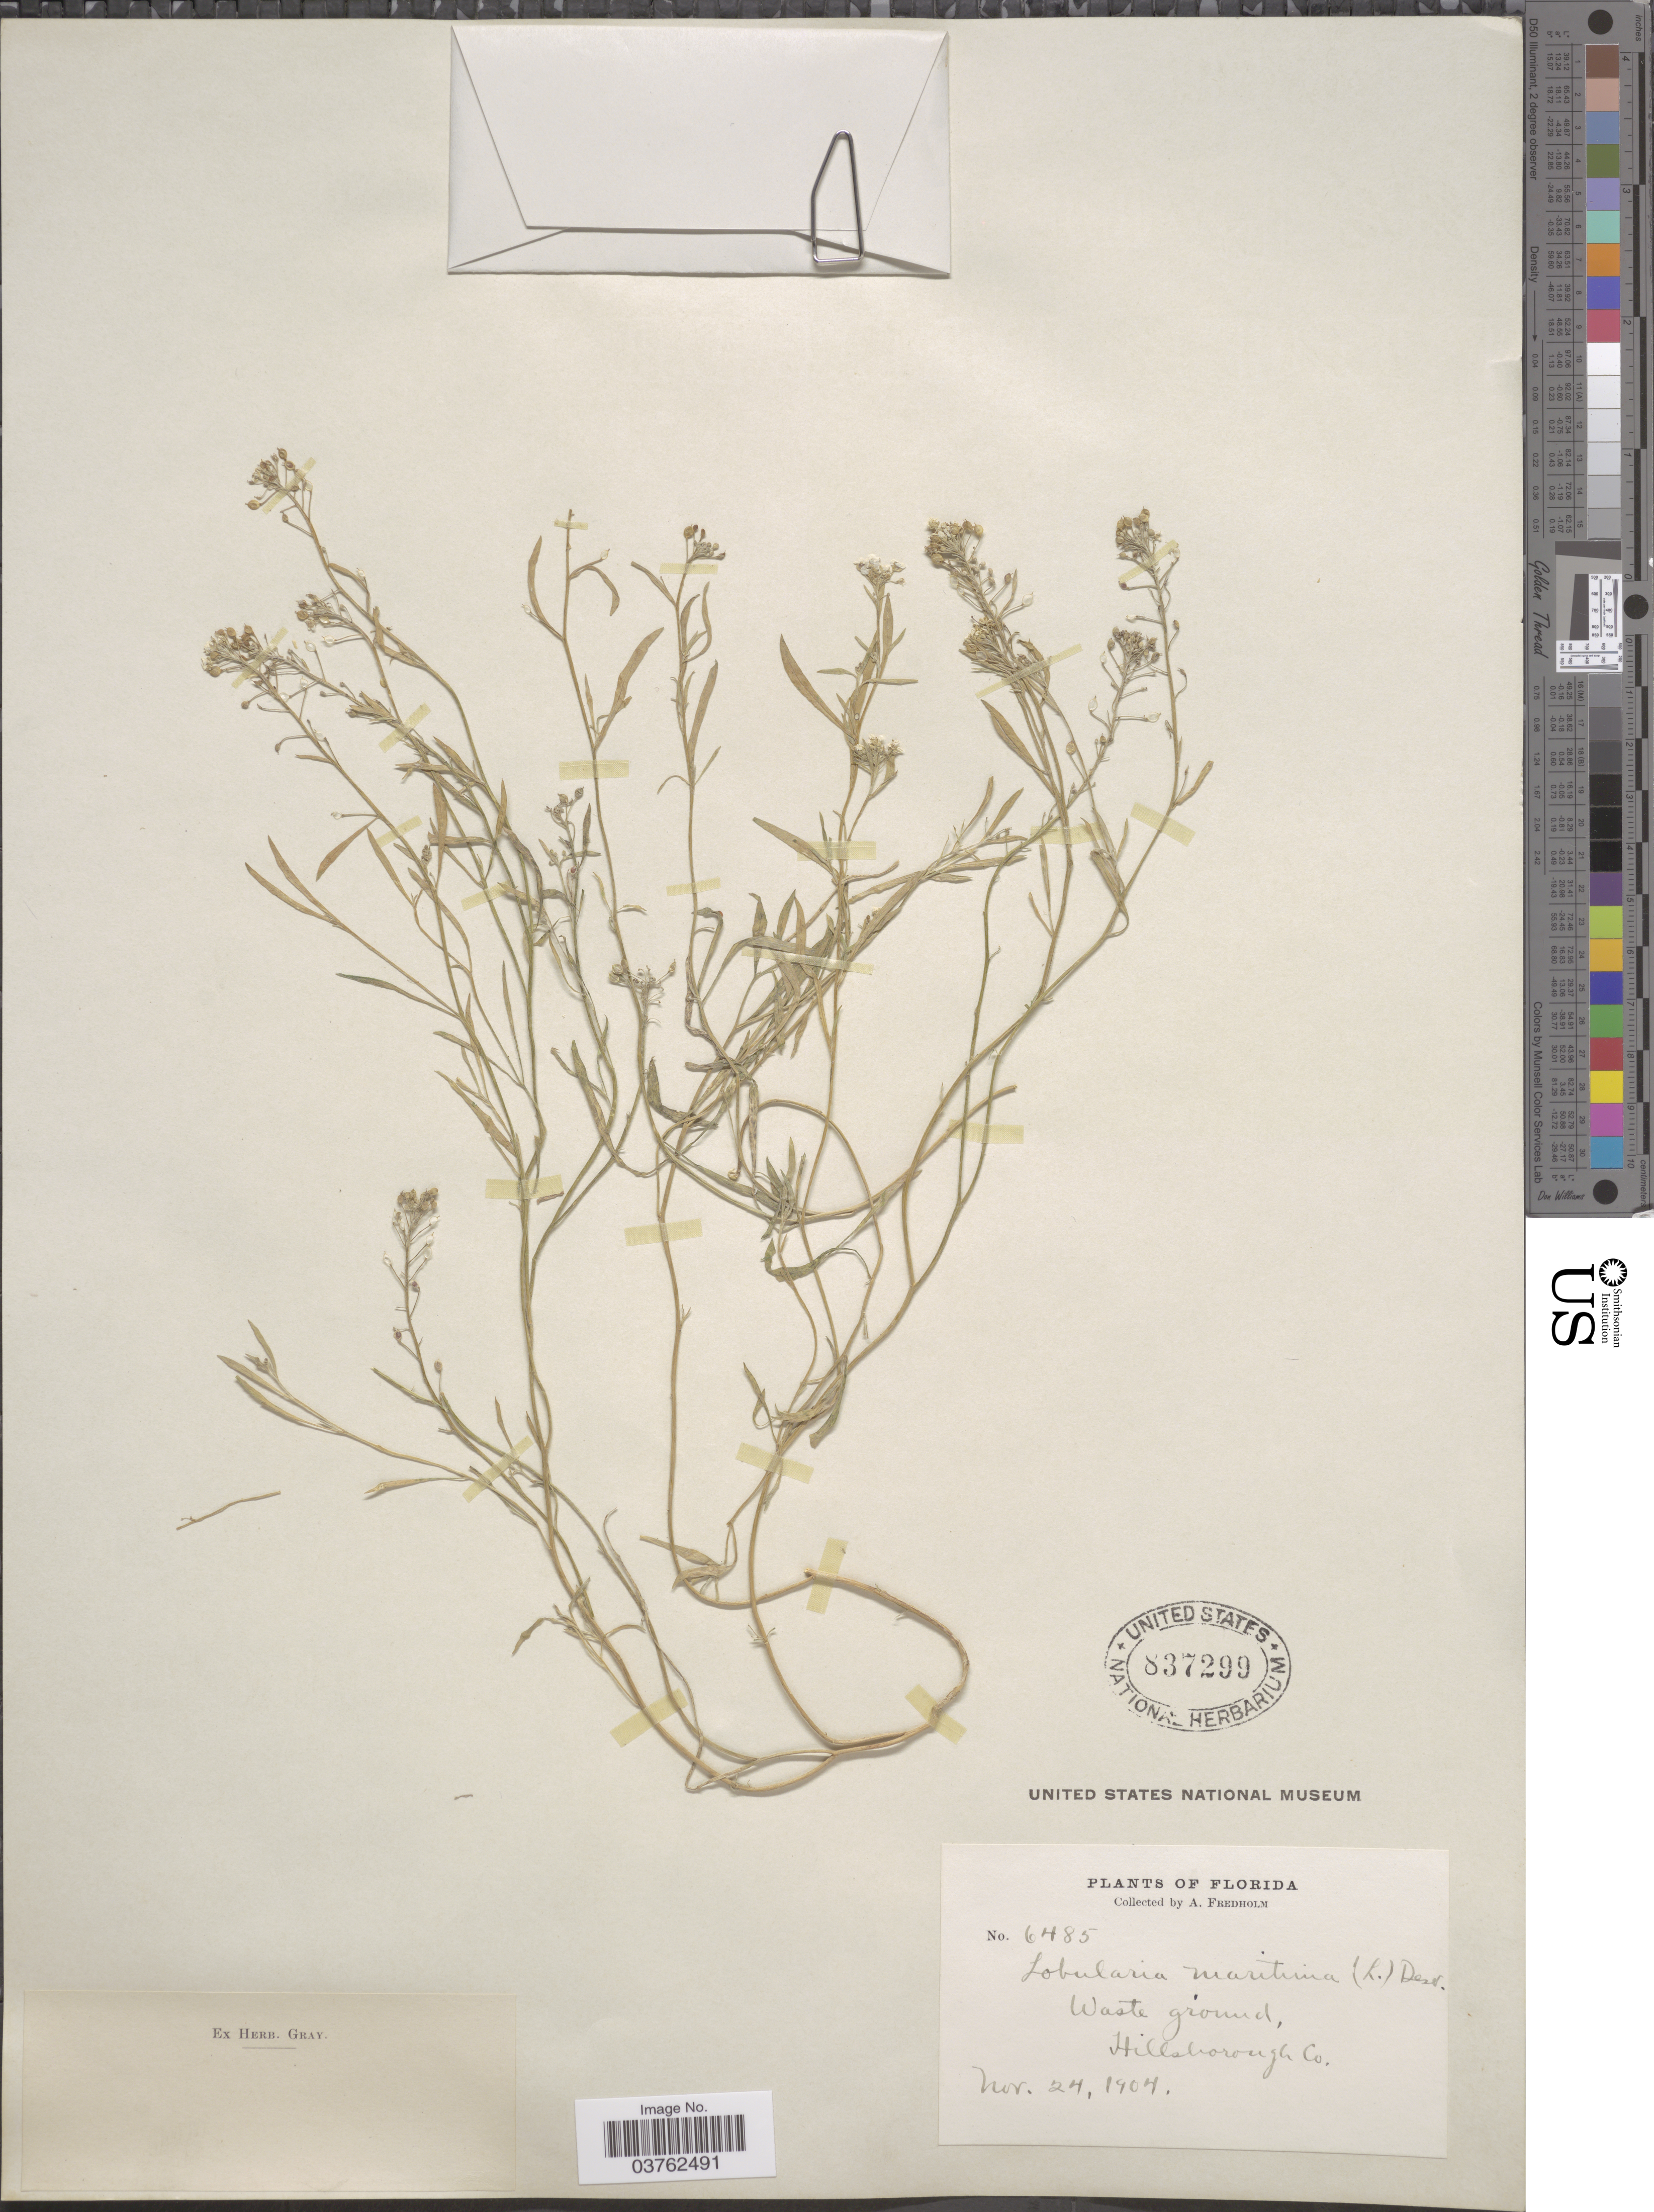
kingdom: Plantae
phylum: Tracheophyta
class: Magnoliopsida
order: Brassicales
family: Brassicaceae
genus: Lobularia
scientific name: Lobularia maritima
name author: (L.) Desv.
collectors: A. Fredholm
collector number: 6485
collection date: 1904-11-24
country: United States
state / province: Florida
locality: Hillsborough Co.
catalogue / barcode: US 837299